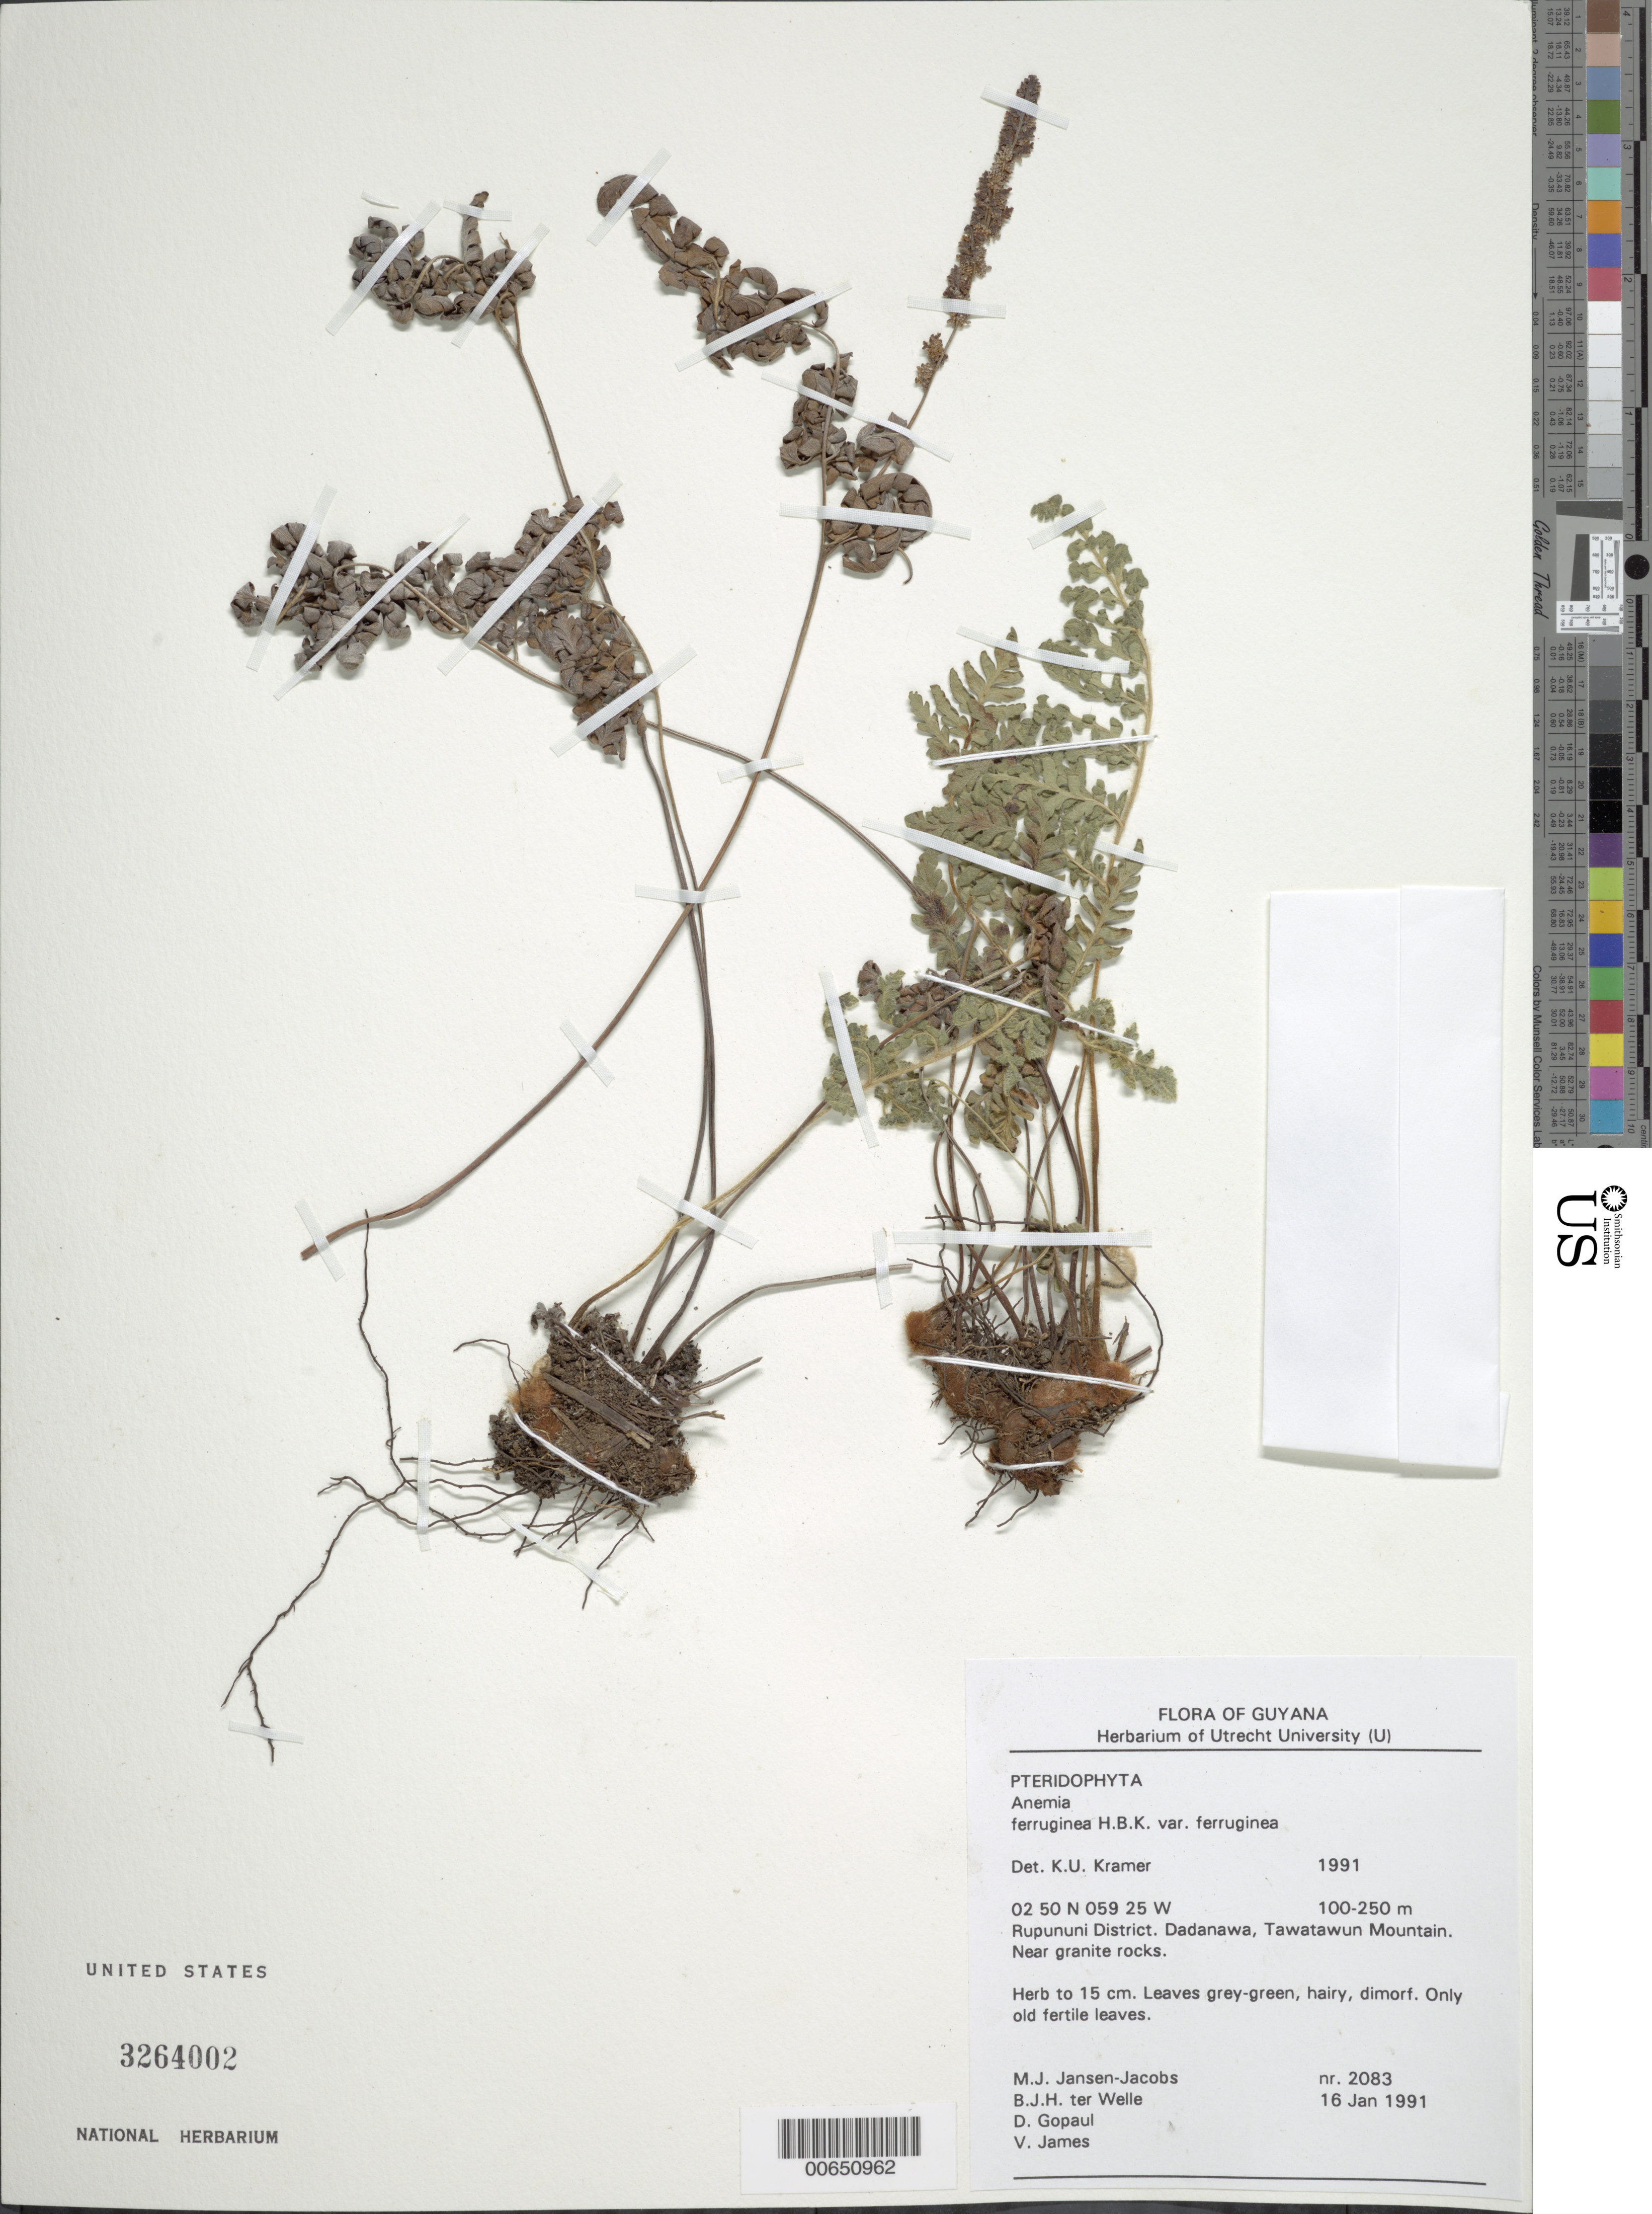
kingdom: Plantae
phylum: Tracheophyta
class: Polypodiopsida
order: Schizaeales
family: Anemiaceae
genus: Anemia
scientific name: Anemia ferruginea var. ferruginea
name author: Kunth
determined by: Kramer, K. U.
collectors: M. J. Jansen-Jacobs, B. Welle, D. Gopaul & V. James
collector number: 2083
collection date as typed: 16-Jan-91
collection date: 1991-01-16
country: Guyana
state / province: U. Takutu-U. Essequibo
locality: Tawatawun Mountain, Dadanawa, Rupununi District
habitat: Near granite rocks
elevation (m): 100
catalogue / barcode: US 3264002